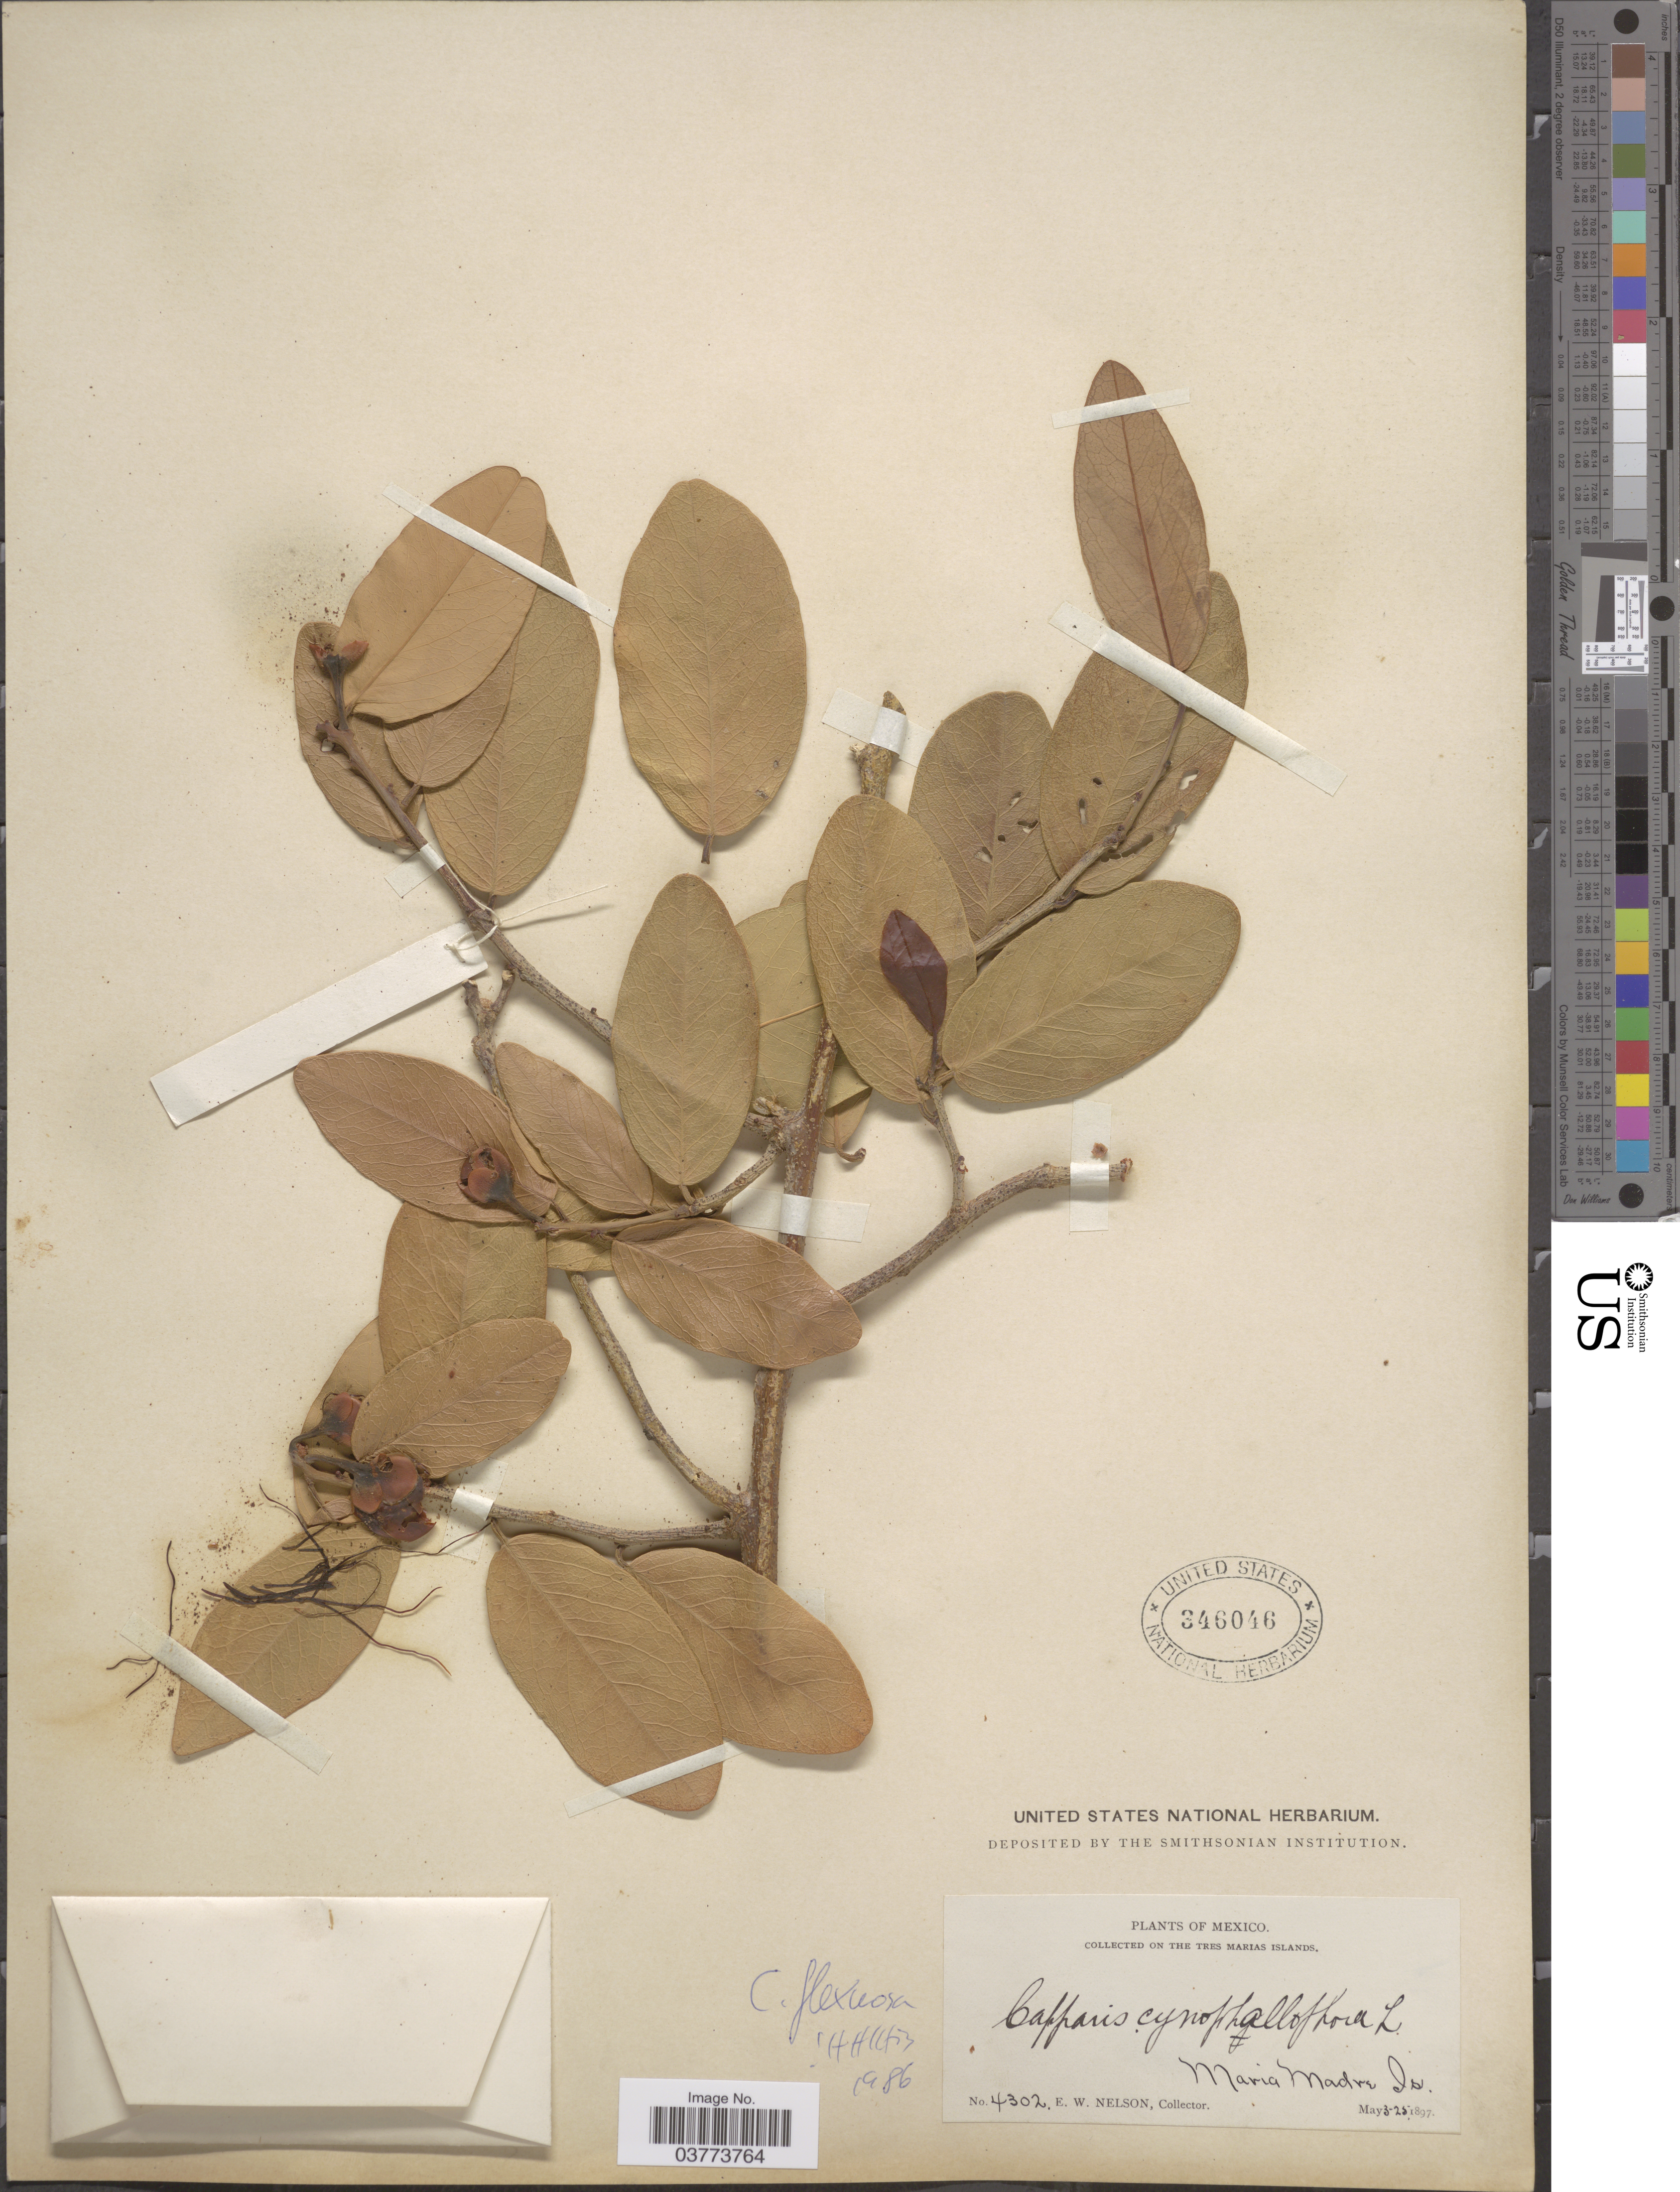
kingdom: Plantae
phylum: Tracheophyta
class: Magnoliopsida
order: Brassicales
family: Capparaceae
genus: Cynophalla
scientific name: Cynophalla flexuosa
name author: (L.) J. Presl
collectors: E. W. Nelson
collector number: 4302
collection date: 1897-05-03/1897-05-25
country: Mexico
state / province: Nayarit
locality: The Tres Marias Islands. Maria Madre Is.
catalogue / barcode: US 346046